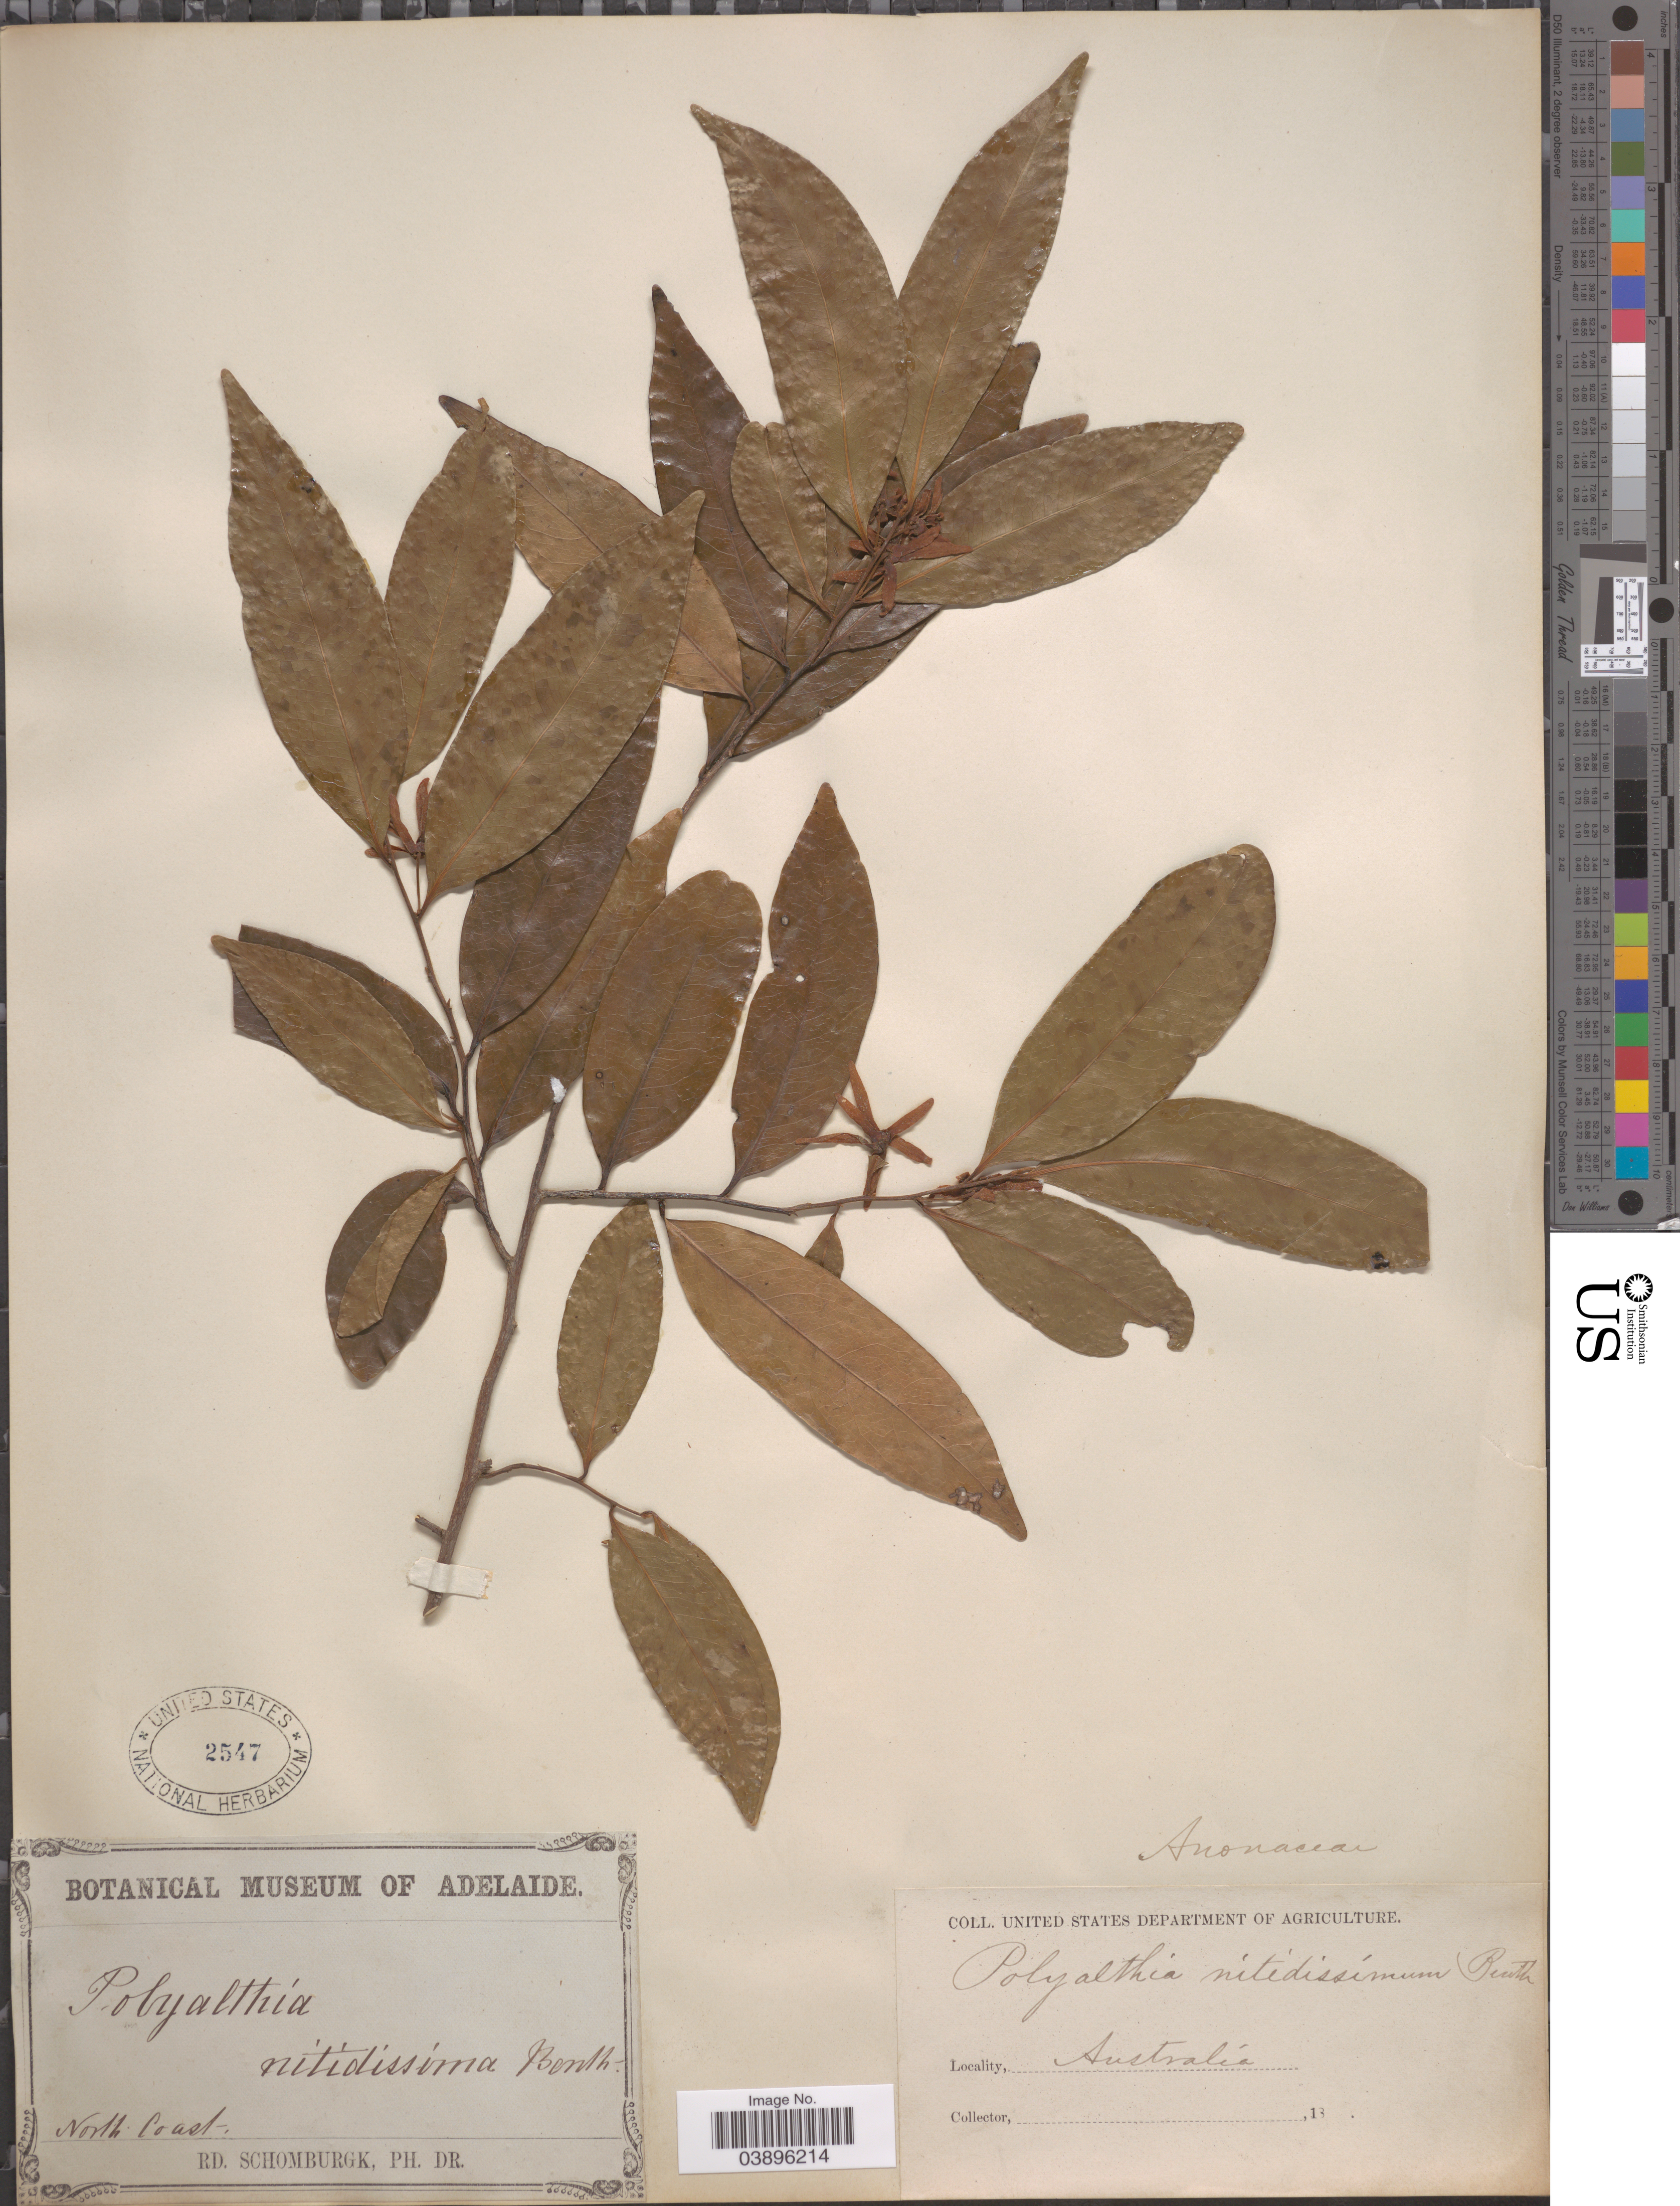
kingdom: Plantae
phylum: Tracheophyta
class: Magnoliopsida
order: Magnoliales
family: Annonaceae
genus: Polyalthia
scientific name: Polyalthia nitidissima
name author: Benth.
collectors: M. R. Schomburgk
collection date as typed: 18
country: Australia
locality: North Coast.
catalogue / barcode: US 2547